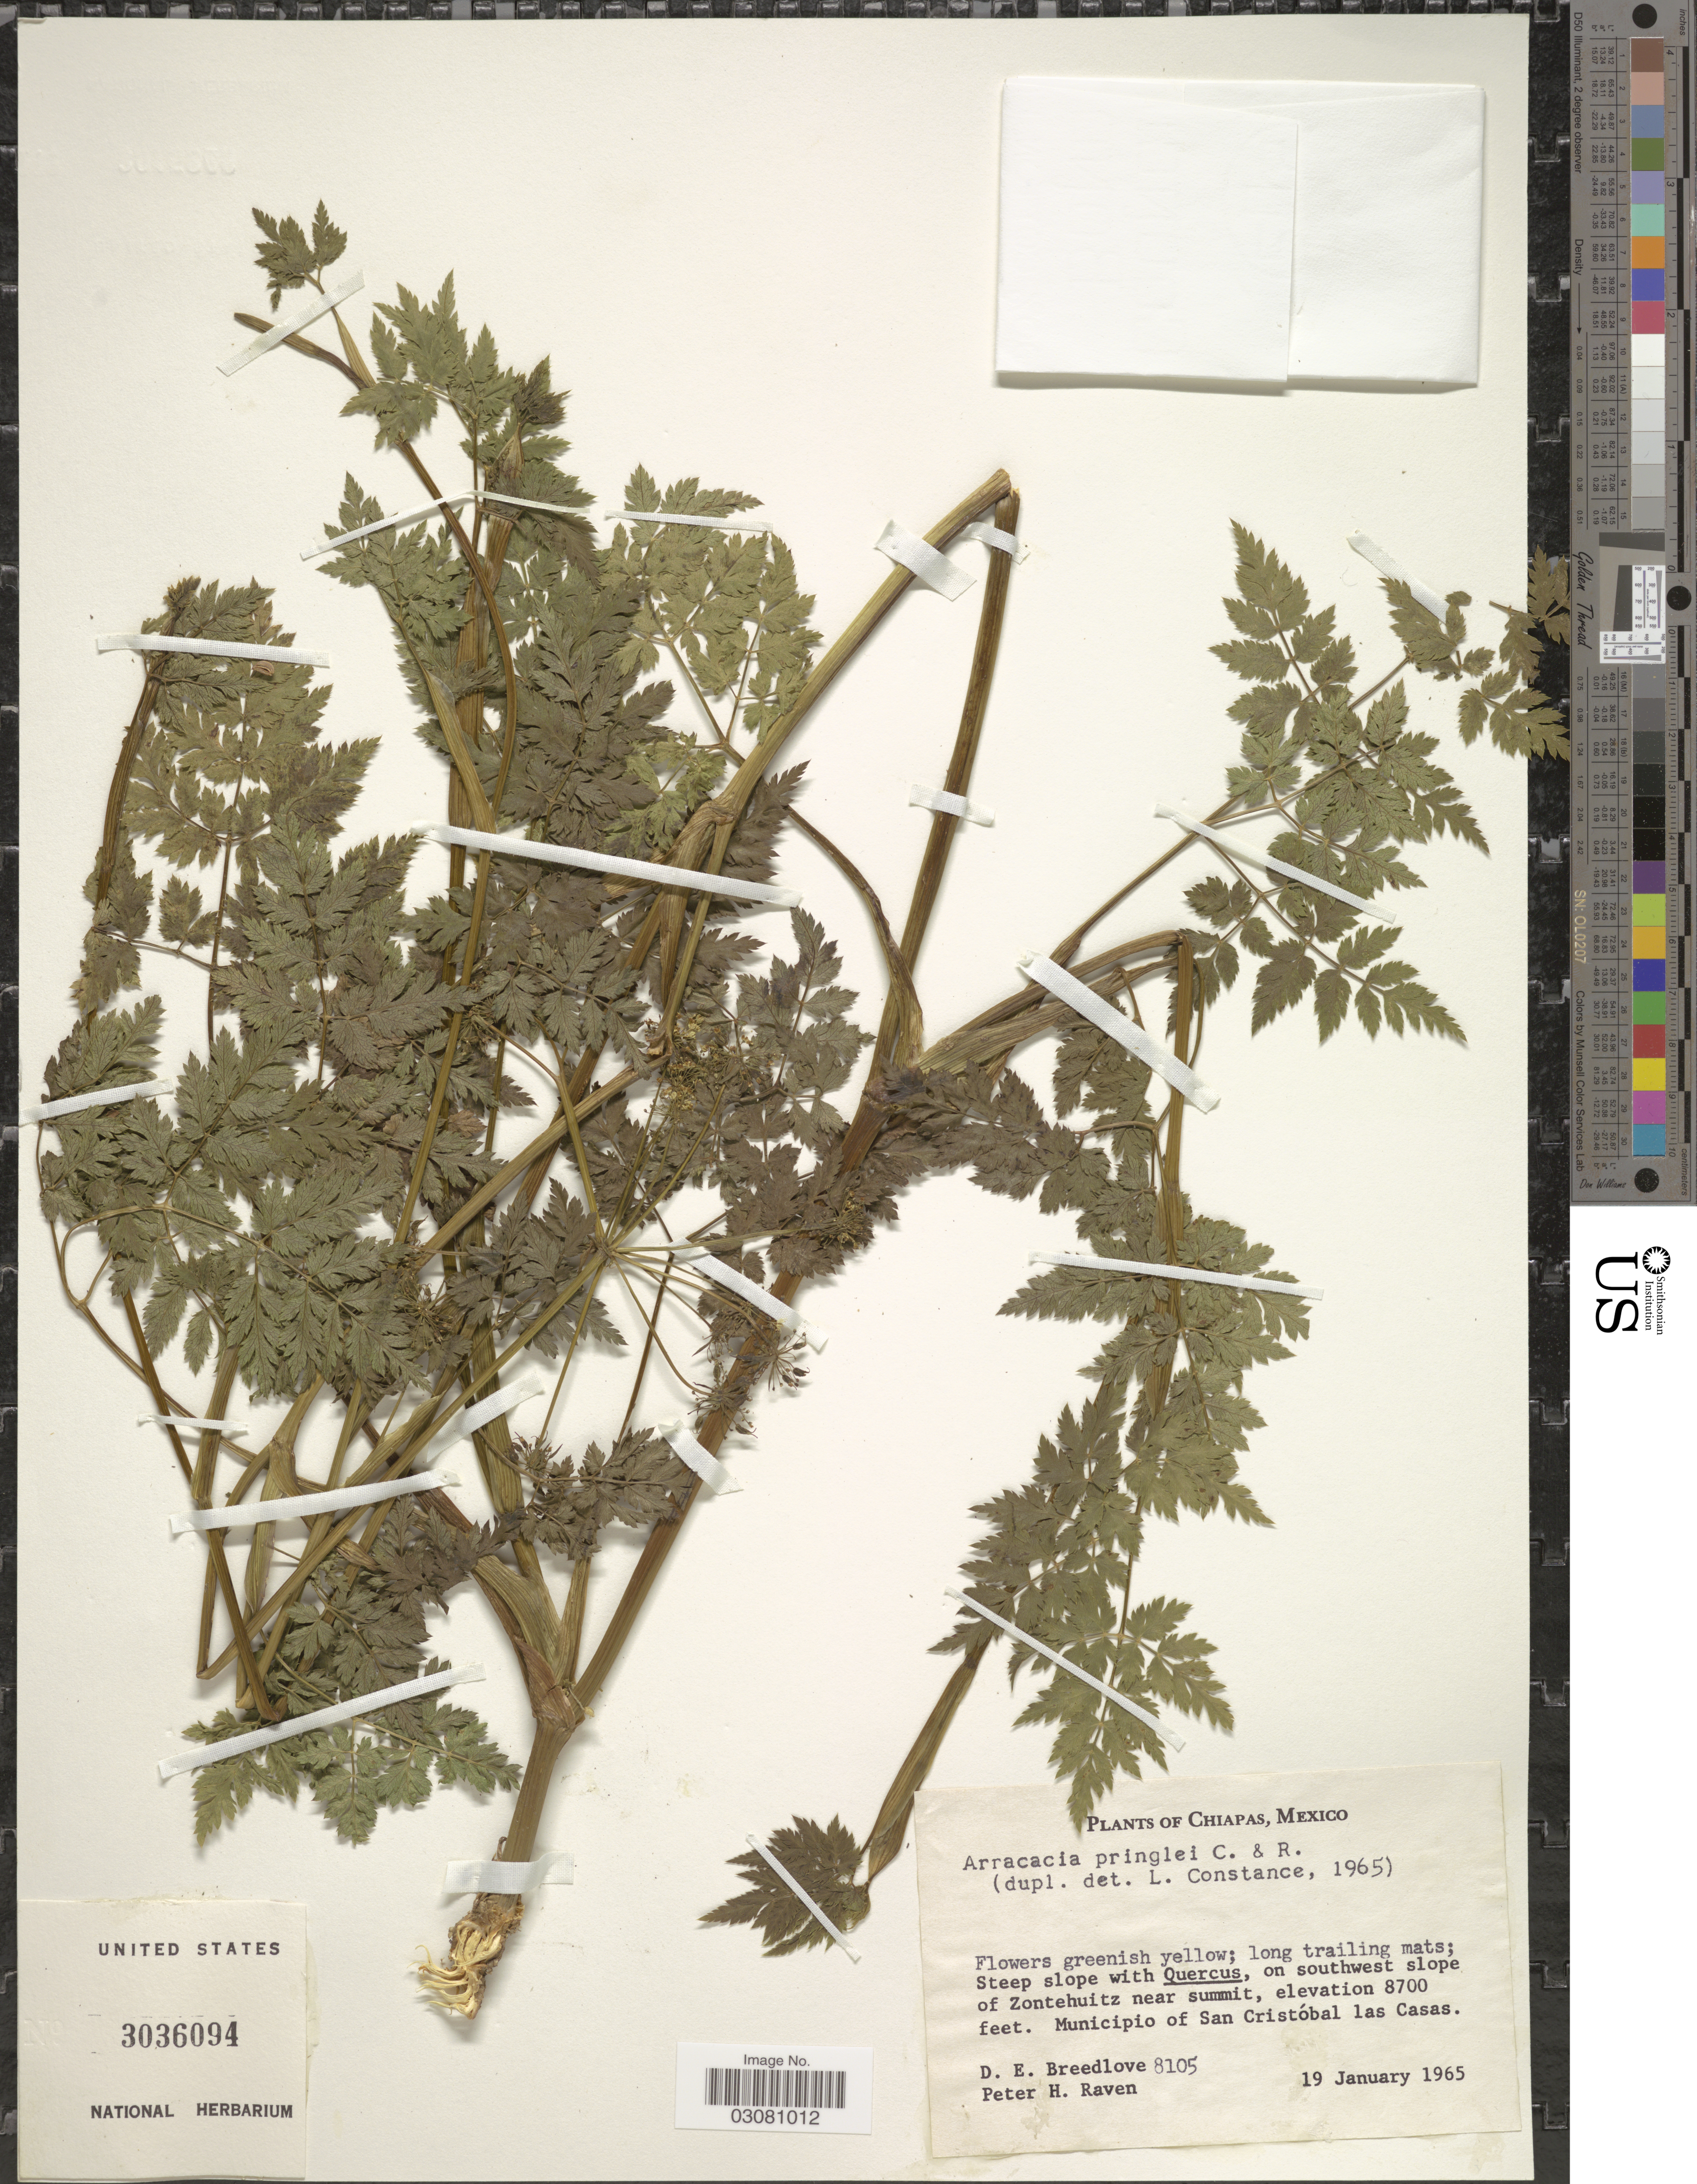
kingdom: Plantae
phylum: Tracheophyta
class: Magnoliopsida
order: Apiales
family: Apiaceae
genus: Arracacia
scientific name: Arracacia pringlei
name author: J.M. Coult. & Rose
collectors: D. E. Breedlove & P. Raven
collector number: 8105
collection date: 1965-01-19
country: Mexico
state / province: Chiapas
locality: On southwest slope of Zontehuitz near summit. Municipio of San Cristóbal las Casas.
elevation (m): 2652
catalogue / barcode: US 3036094